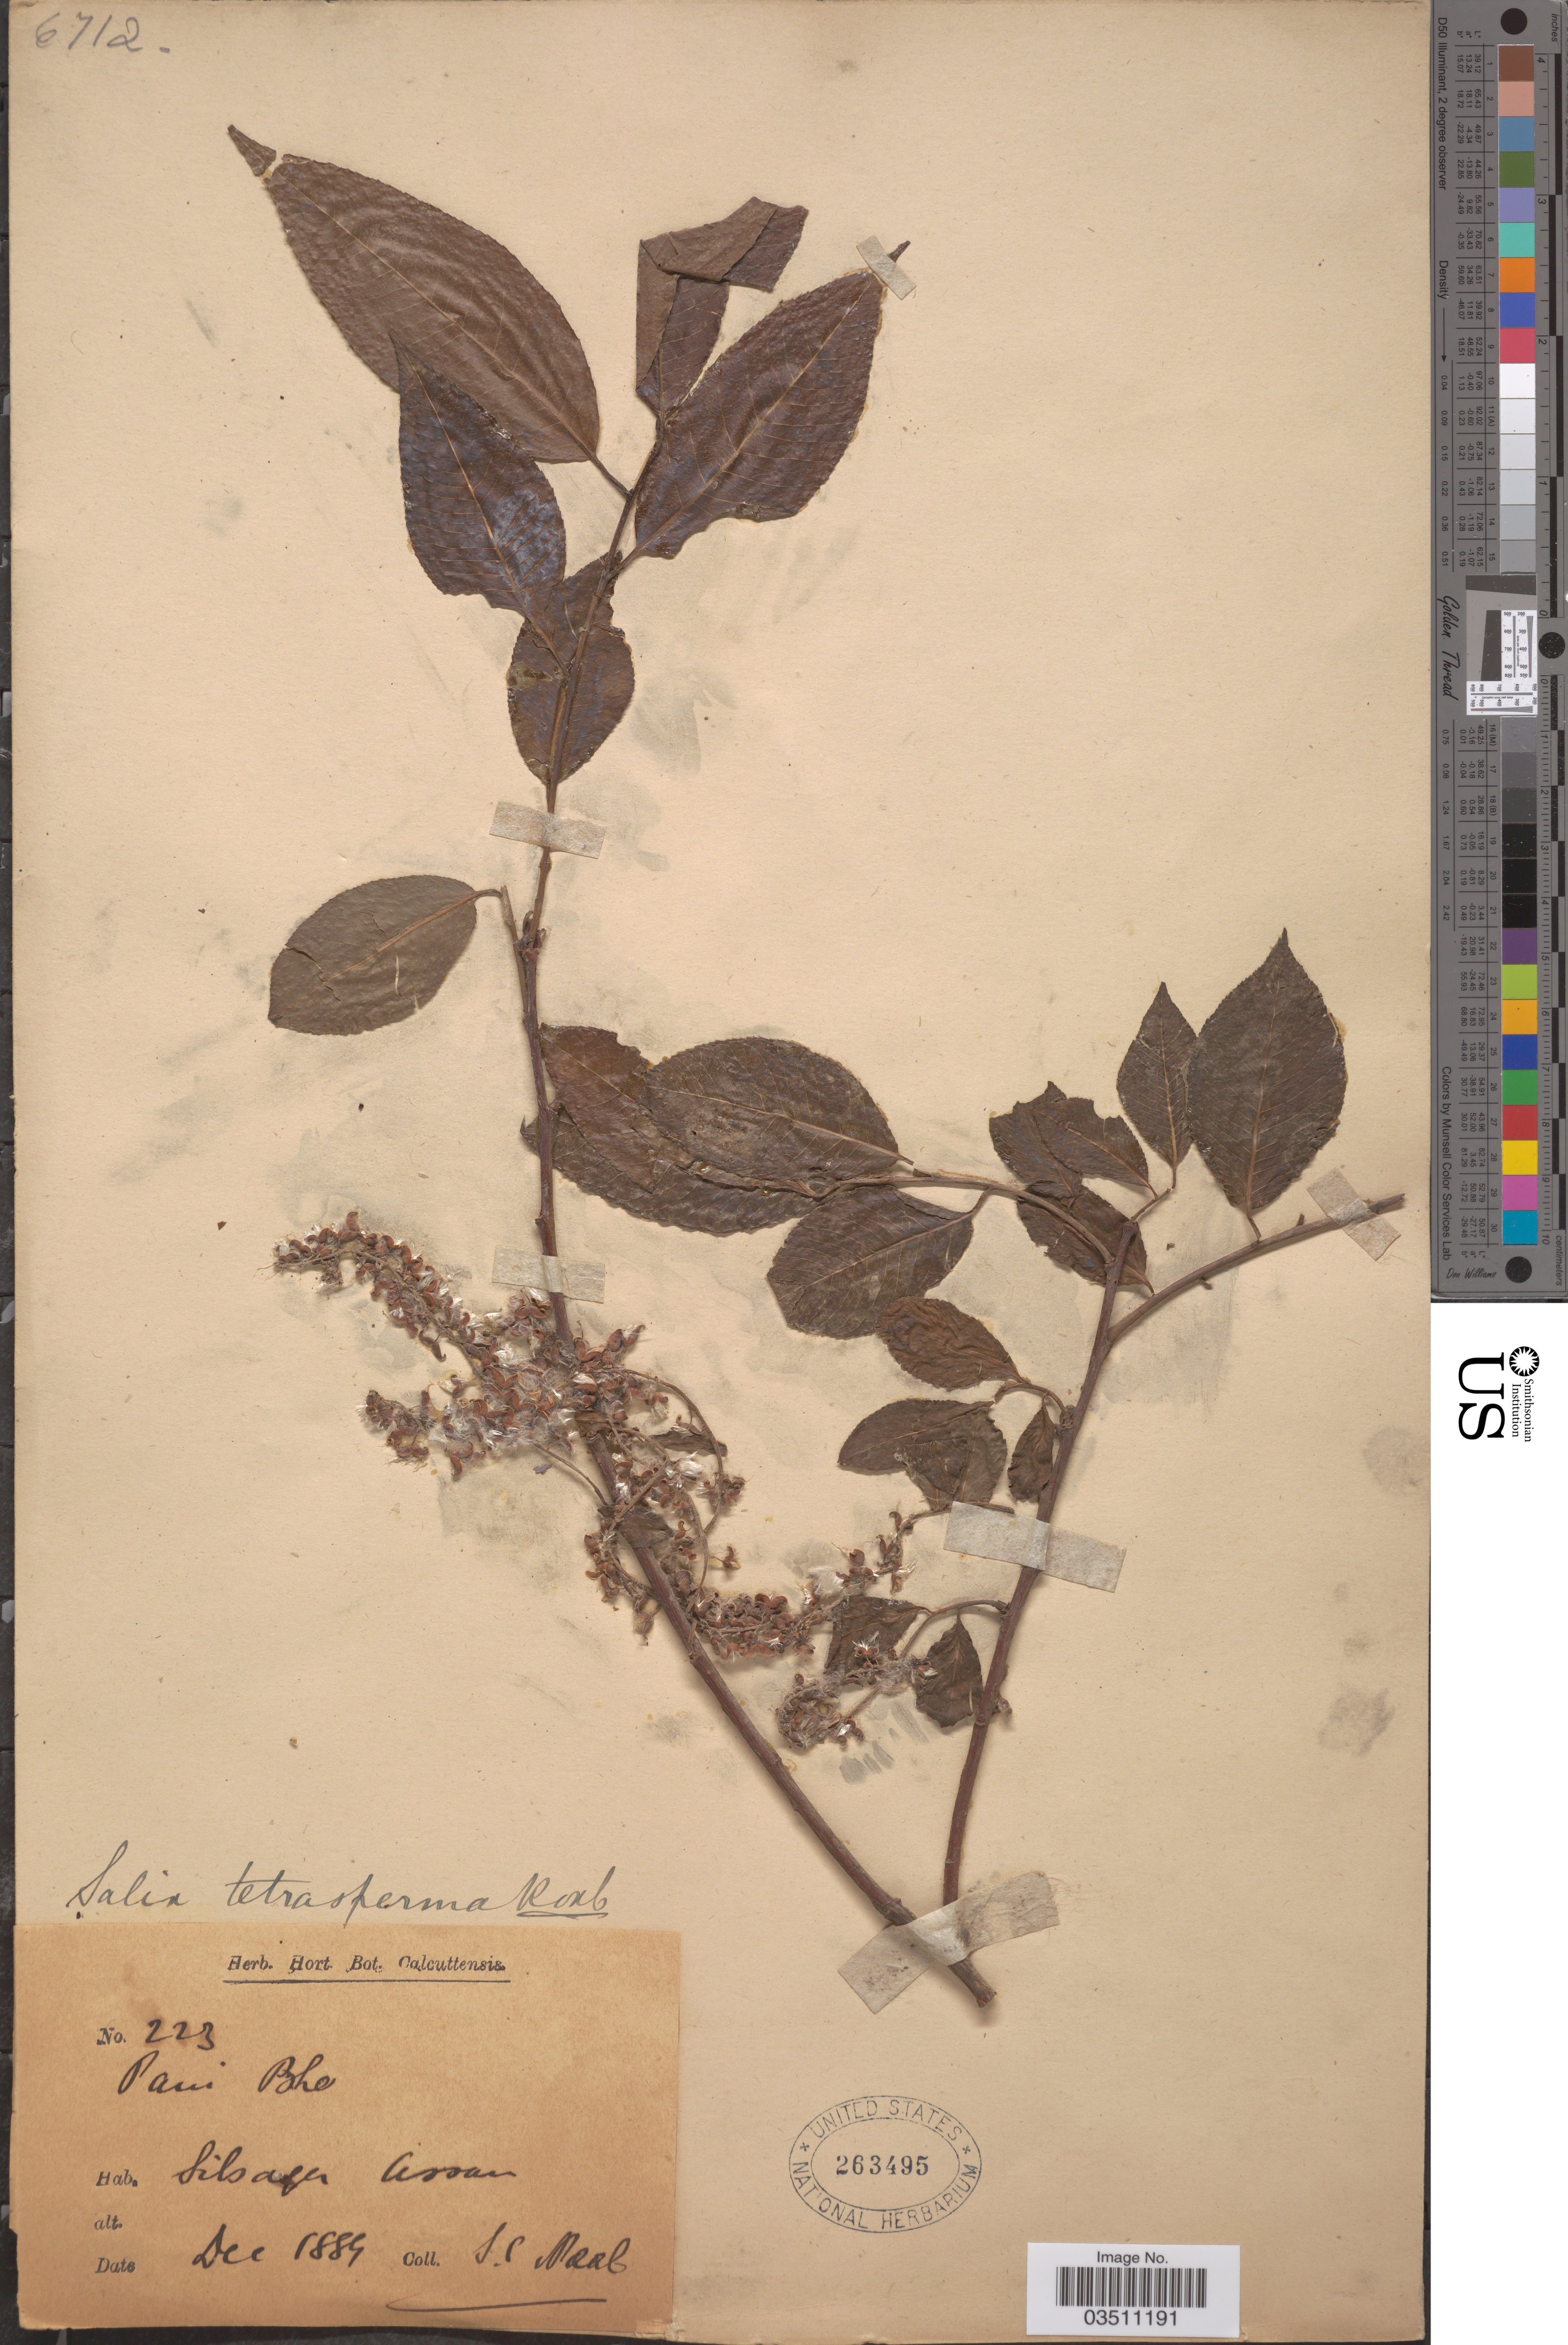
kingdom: Plantae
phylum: Tracheophyta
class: Magnoliopsida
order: Malpighiales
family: Salicaceae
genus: Salix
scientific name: Salix tetrasperma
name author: Roxb.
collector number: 223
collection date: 1889-12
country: India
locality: Sibsagar Assam.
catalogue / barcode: US 263495